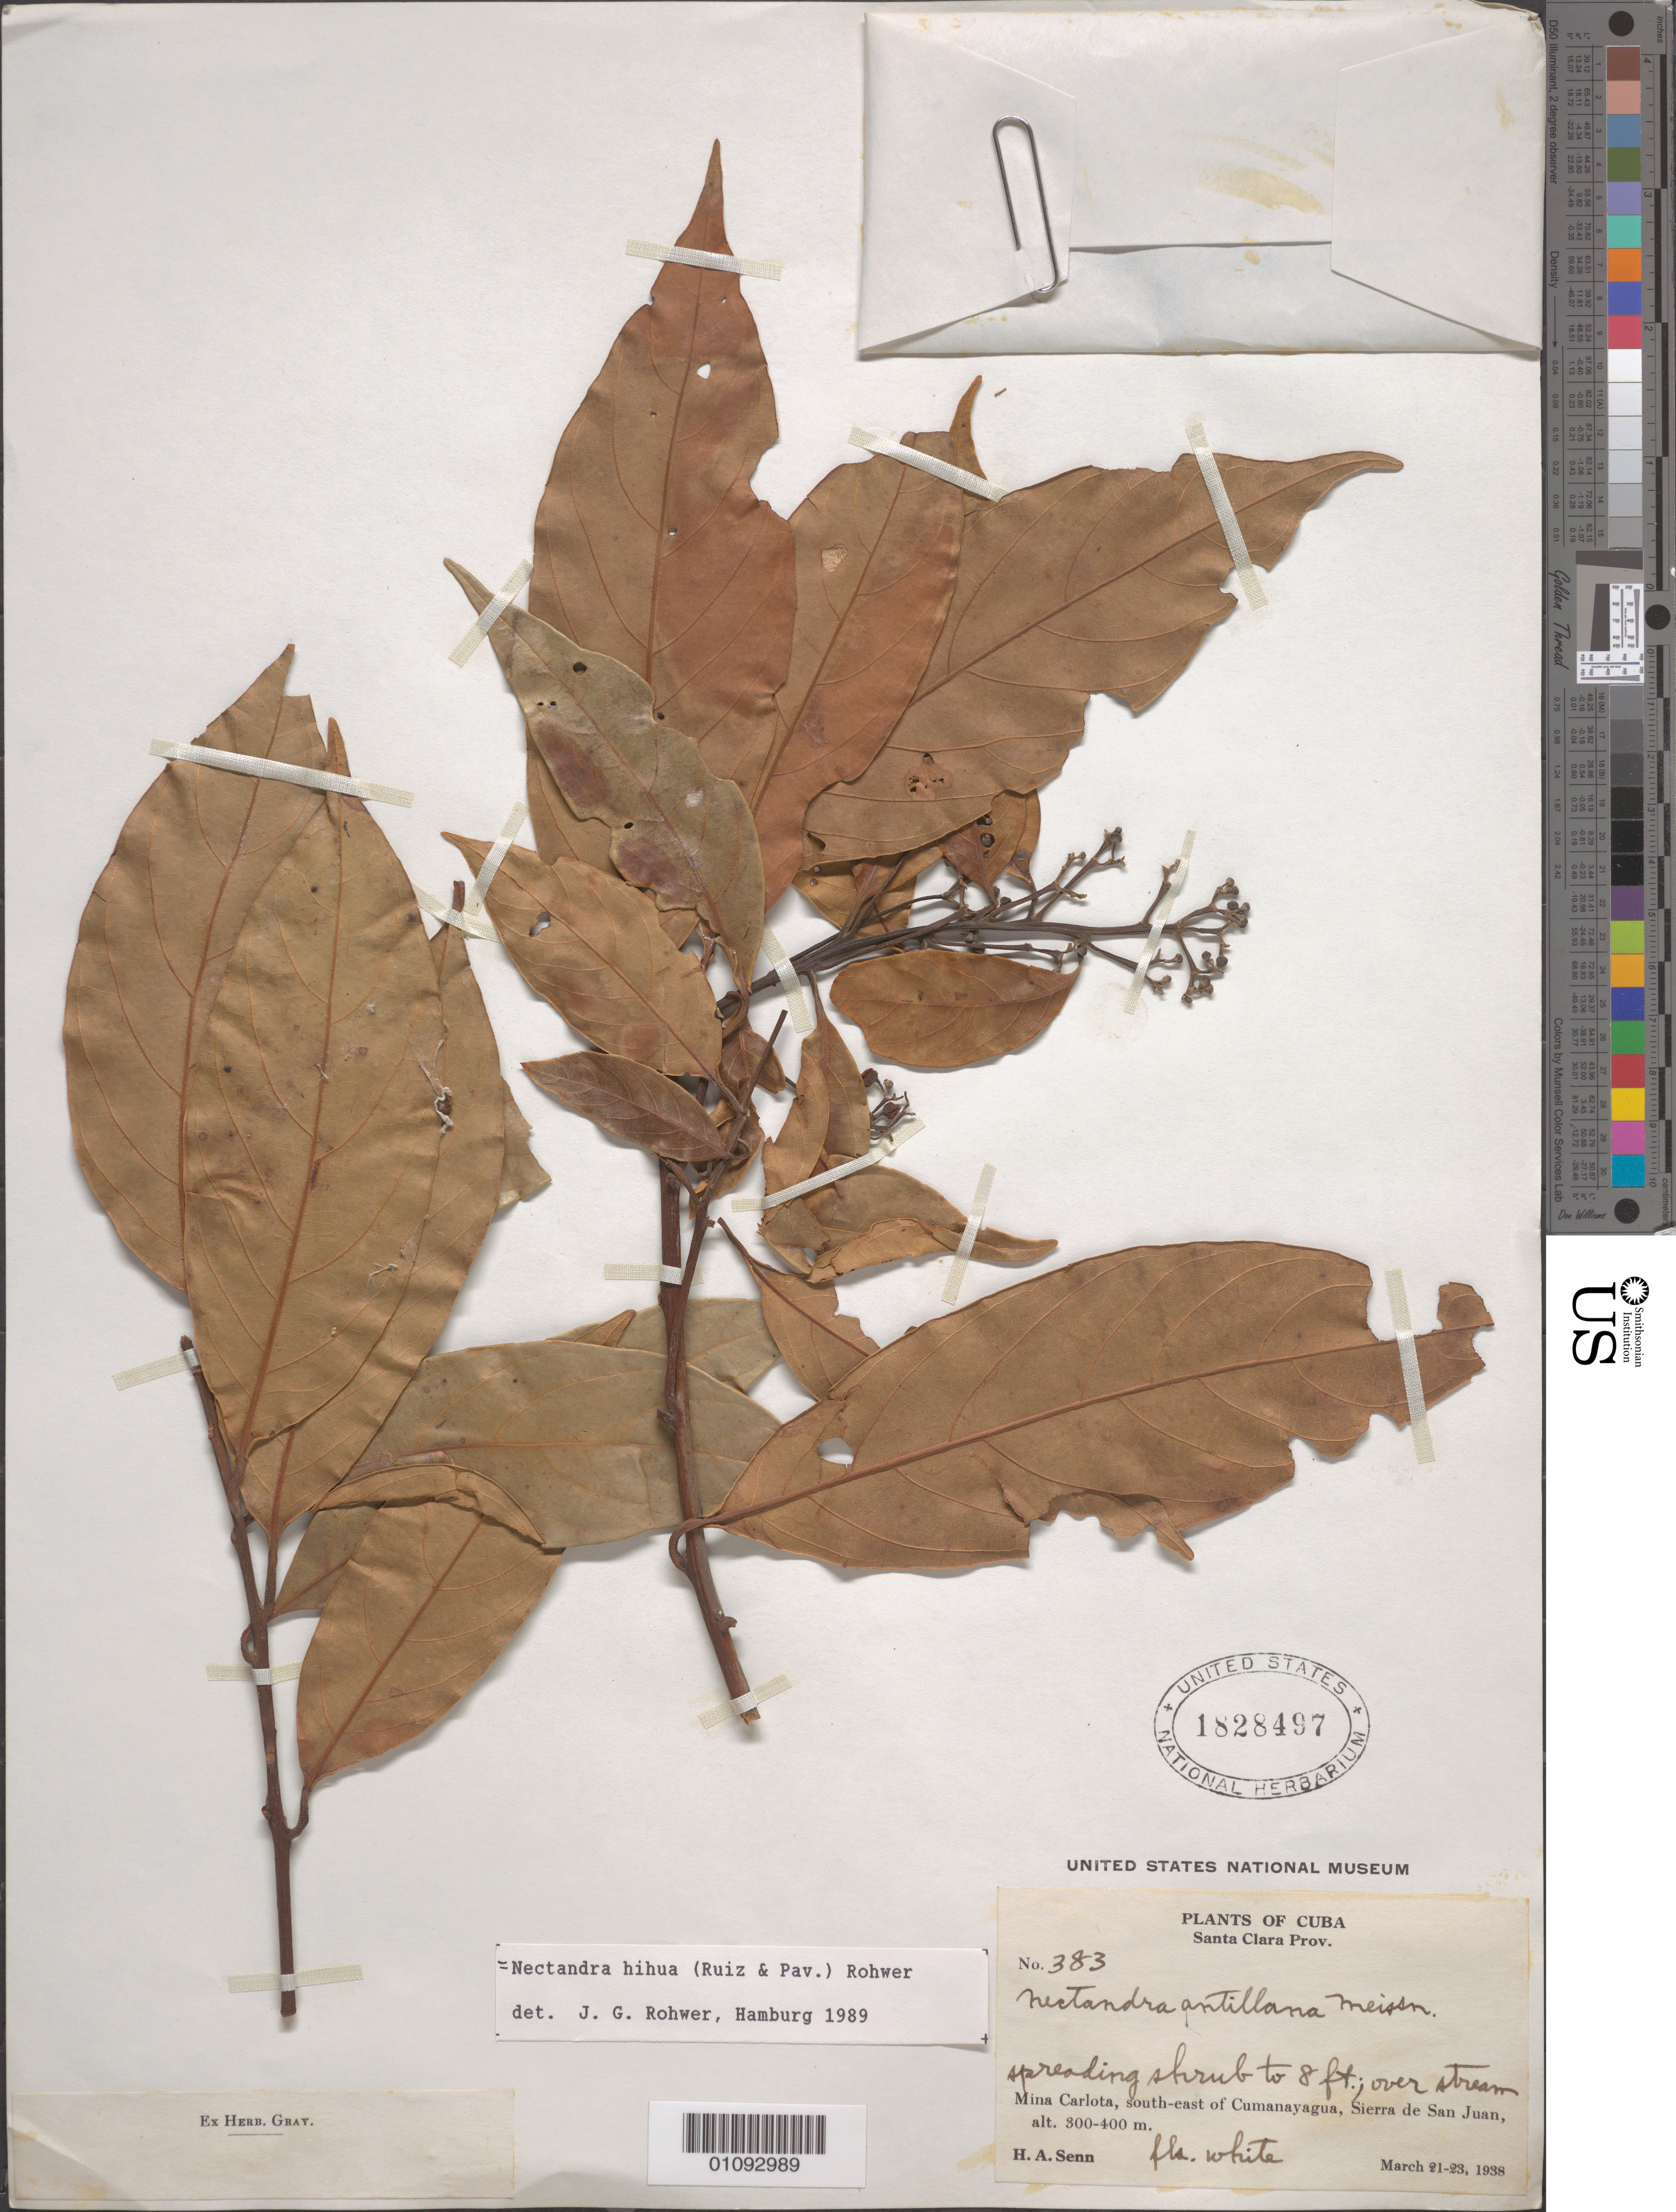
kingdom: Plantae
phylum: Tracheophyta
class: Magnoliopsida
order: Laurales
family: Lauraceae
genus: Nectandra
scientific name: Nectandra hihua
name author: (Ruiz & Pav.) Rohwer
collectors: H. A. Senn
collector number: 383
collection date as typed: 21 Mar 1938 to 23 Mar 1938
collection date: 1938-03-21/1938-03-23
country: Cuba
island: Cuba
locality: Mina Carlota, SE of Cumanayagua, Sierra de San Juan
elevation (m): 300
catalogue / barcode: US 1828497